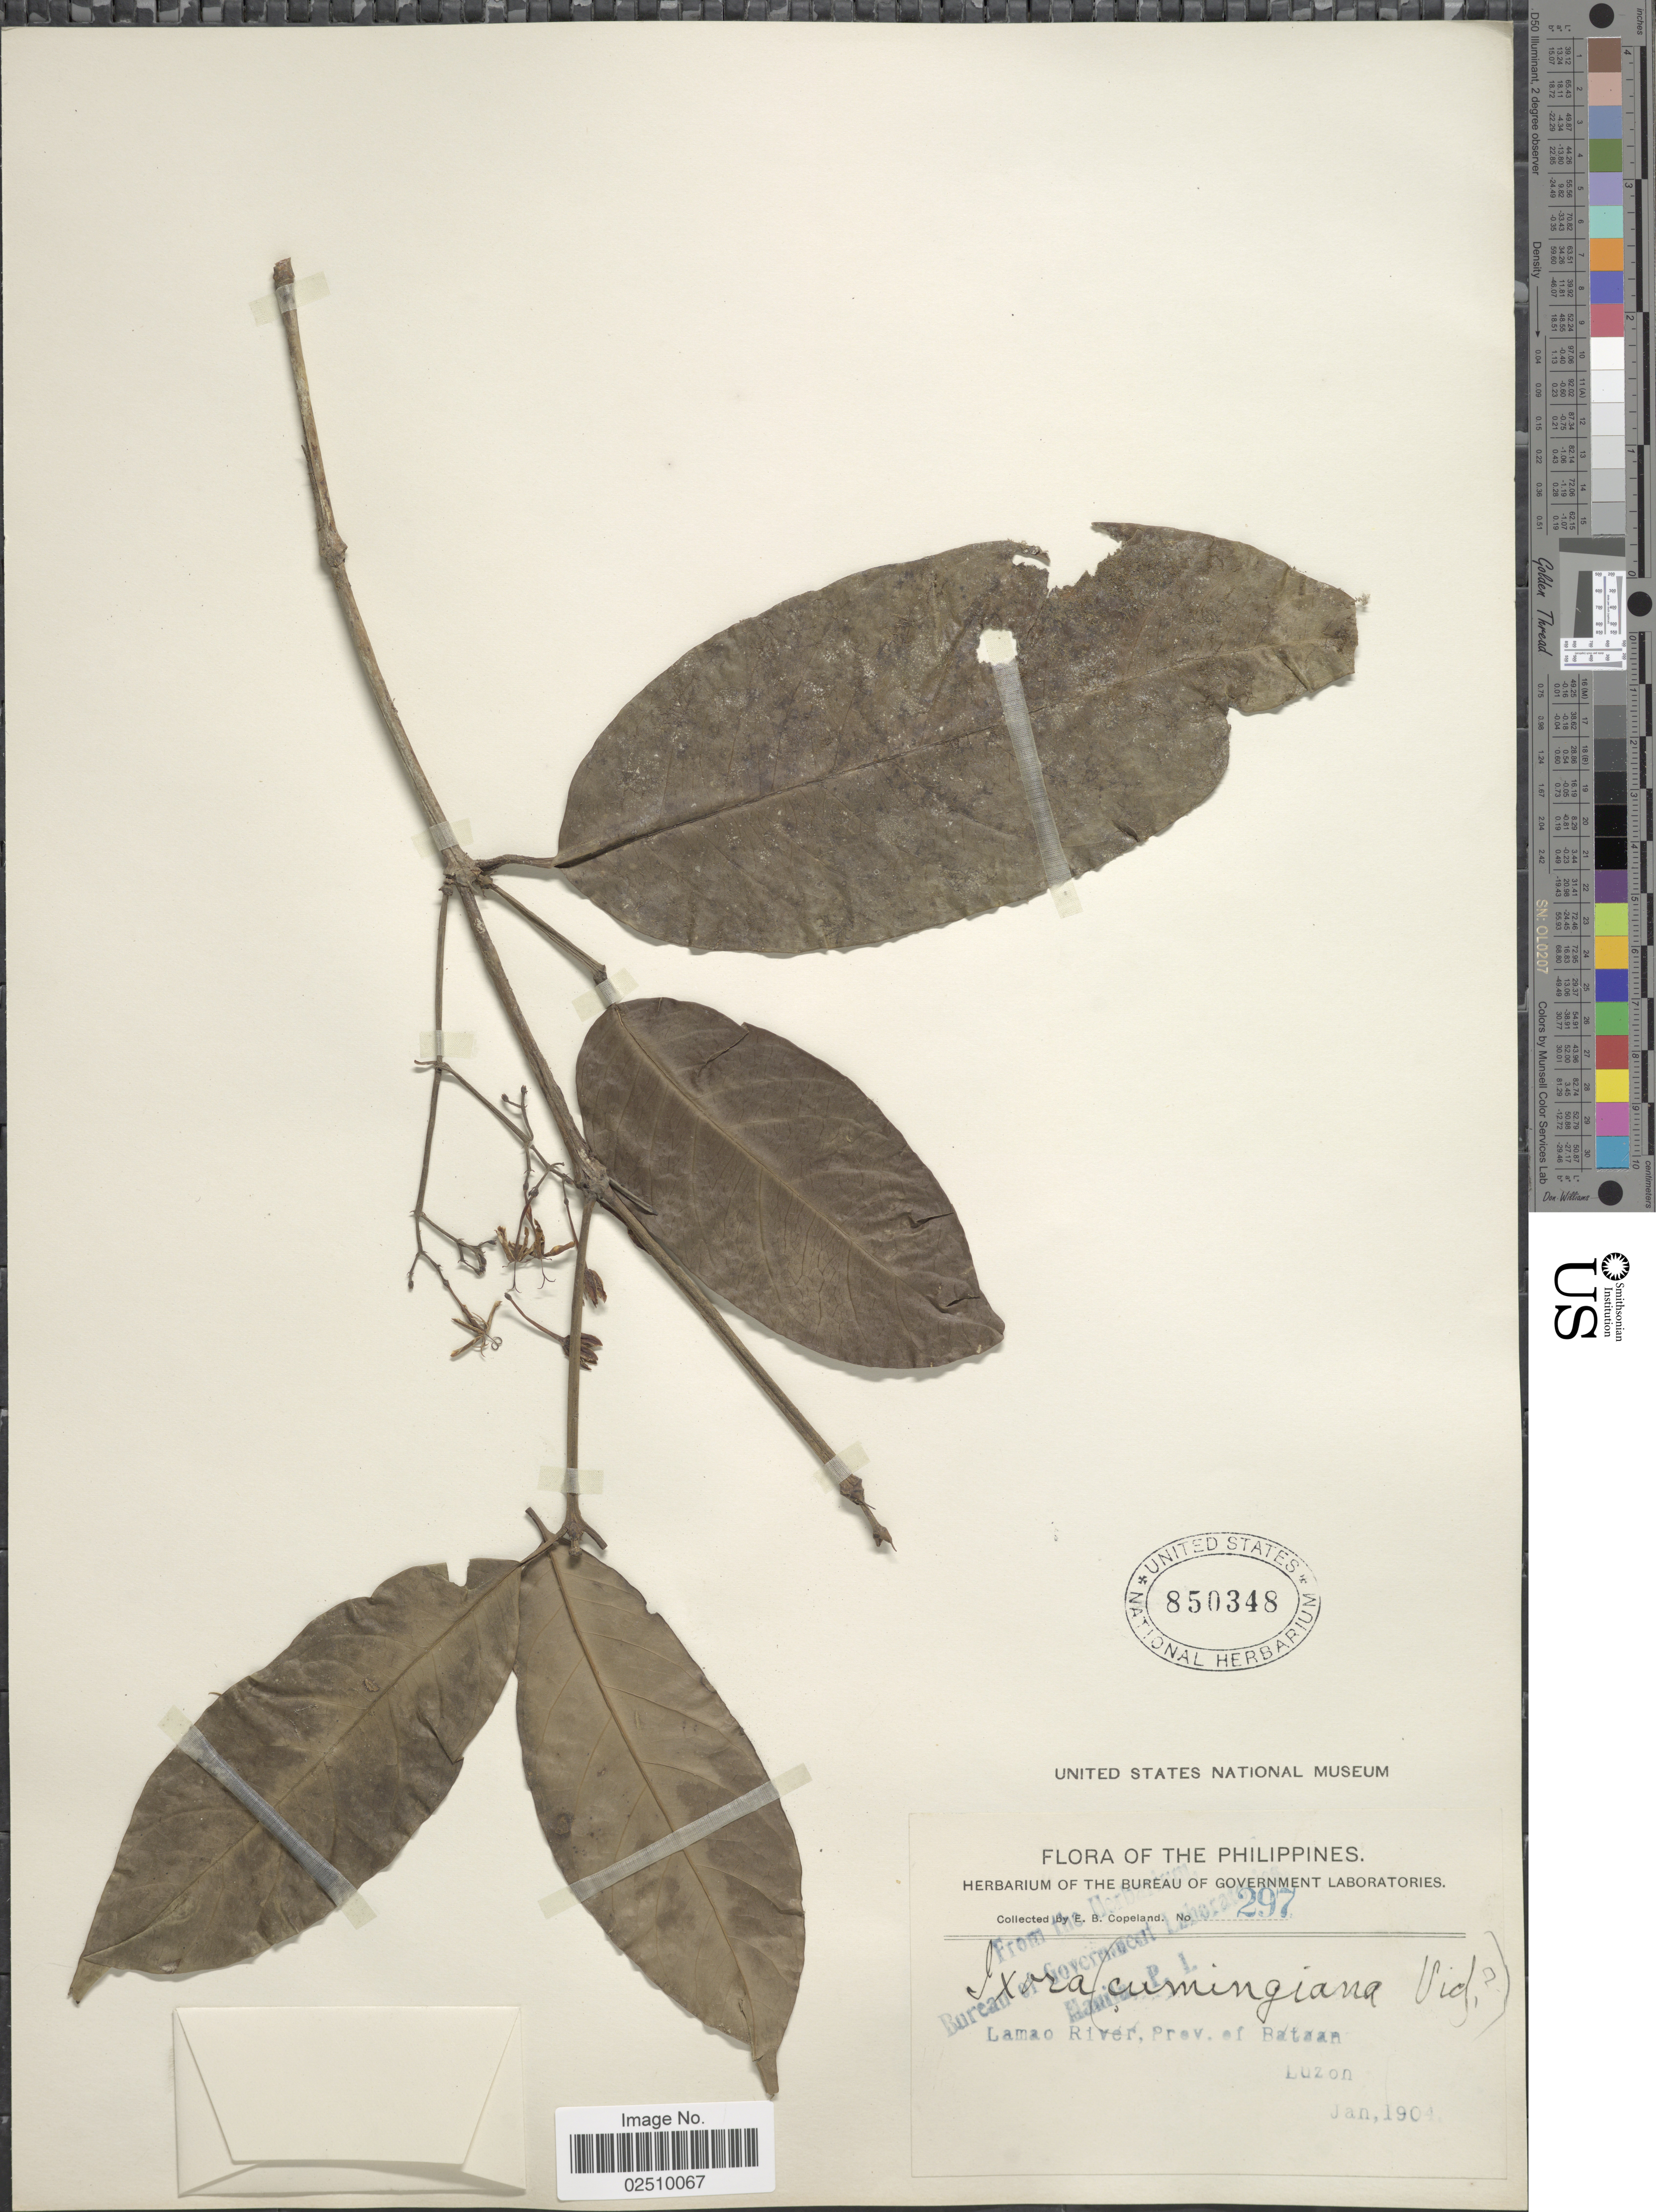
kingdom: Plantae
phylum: Tracheophyta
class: Magnoliopsida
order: Gentianales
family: Rubiaceae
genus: Ixora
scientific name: Ixora cumingiana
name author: S. Vidal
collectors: E. B. Copeland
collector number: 297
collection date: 1904-01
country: Philippines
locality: Lamao River, Prov. of Bataan, Luzon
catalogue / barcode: US 850348